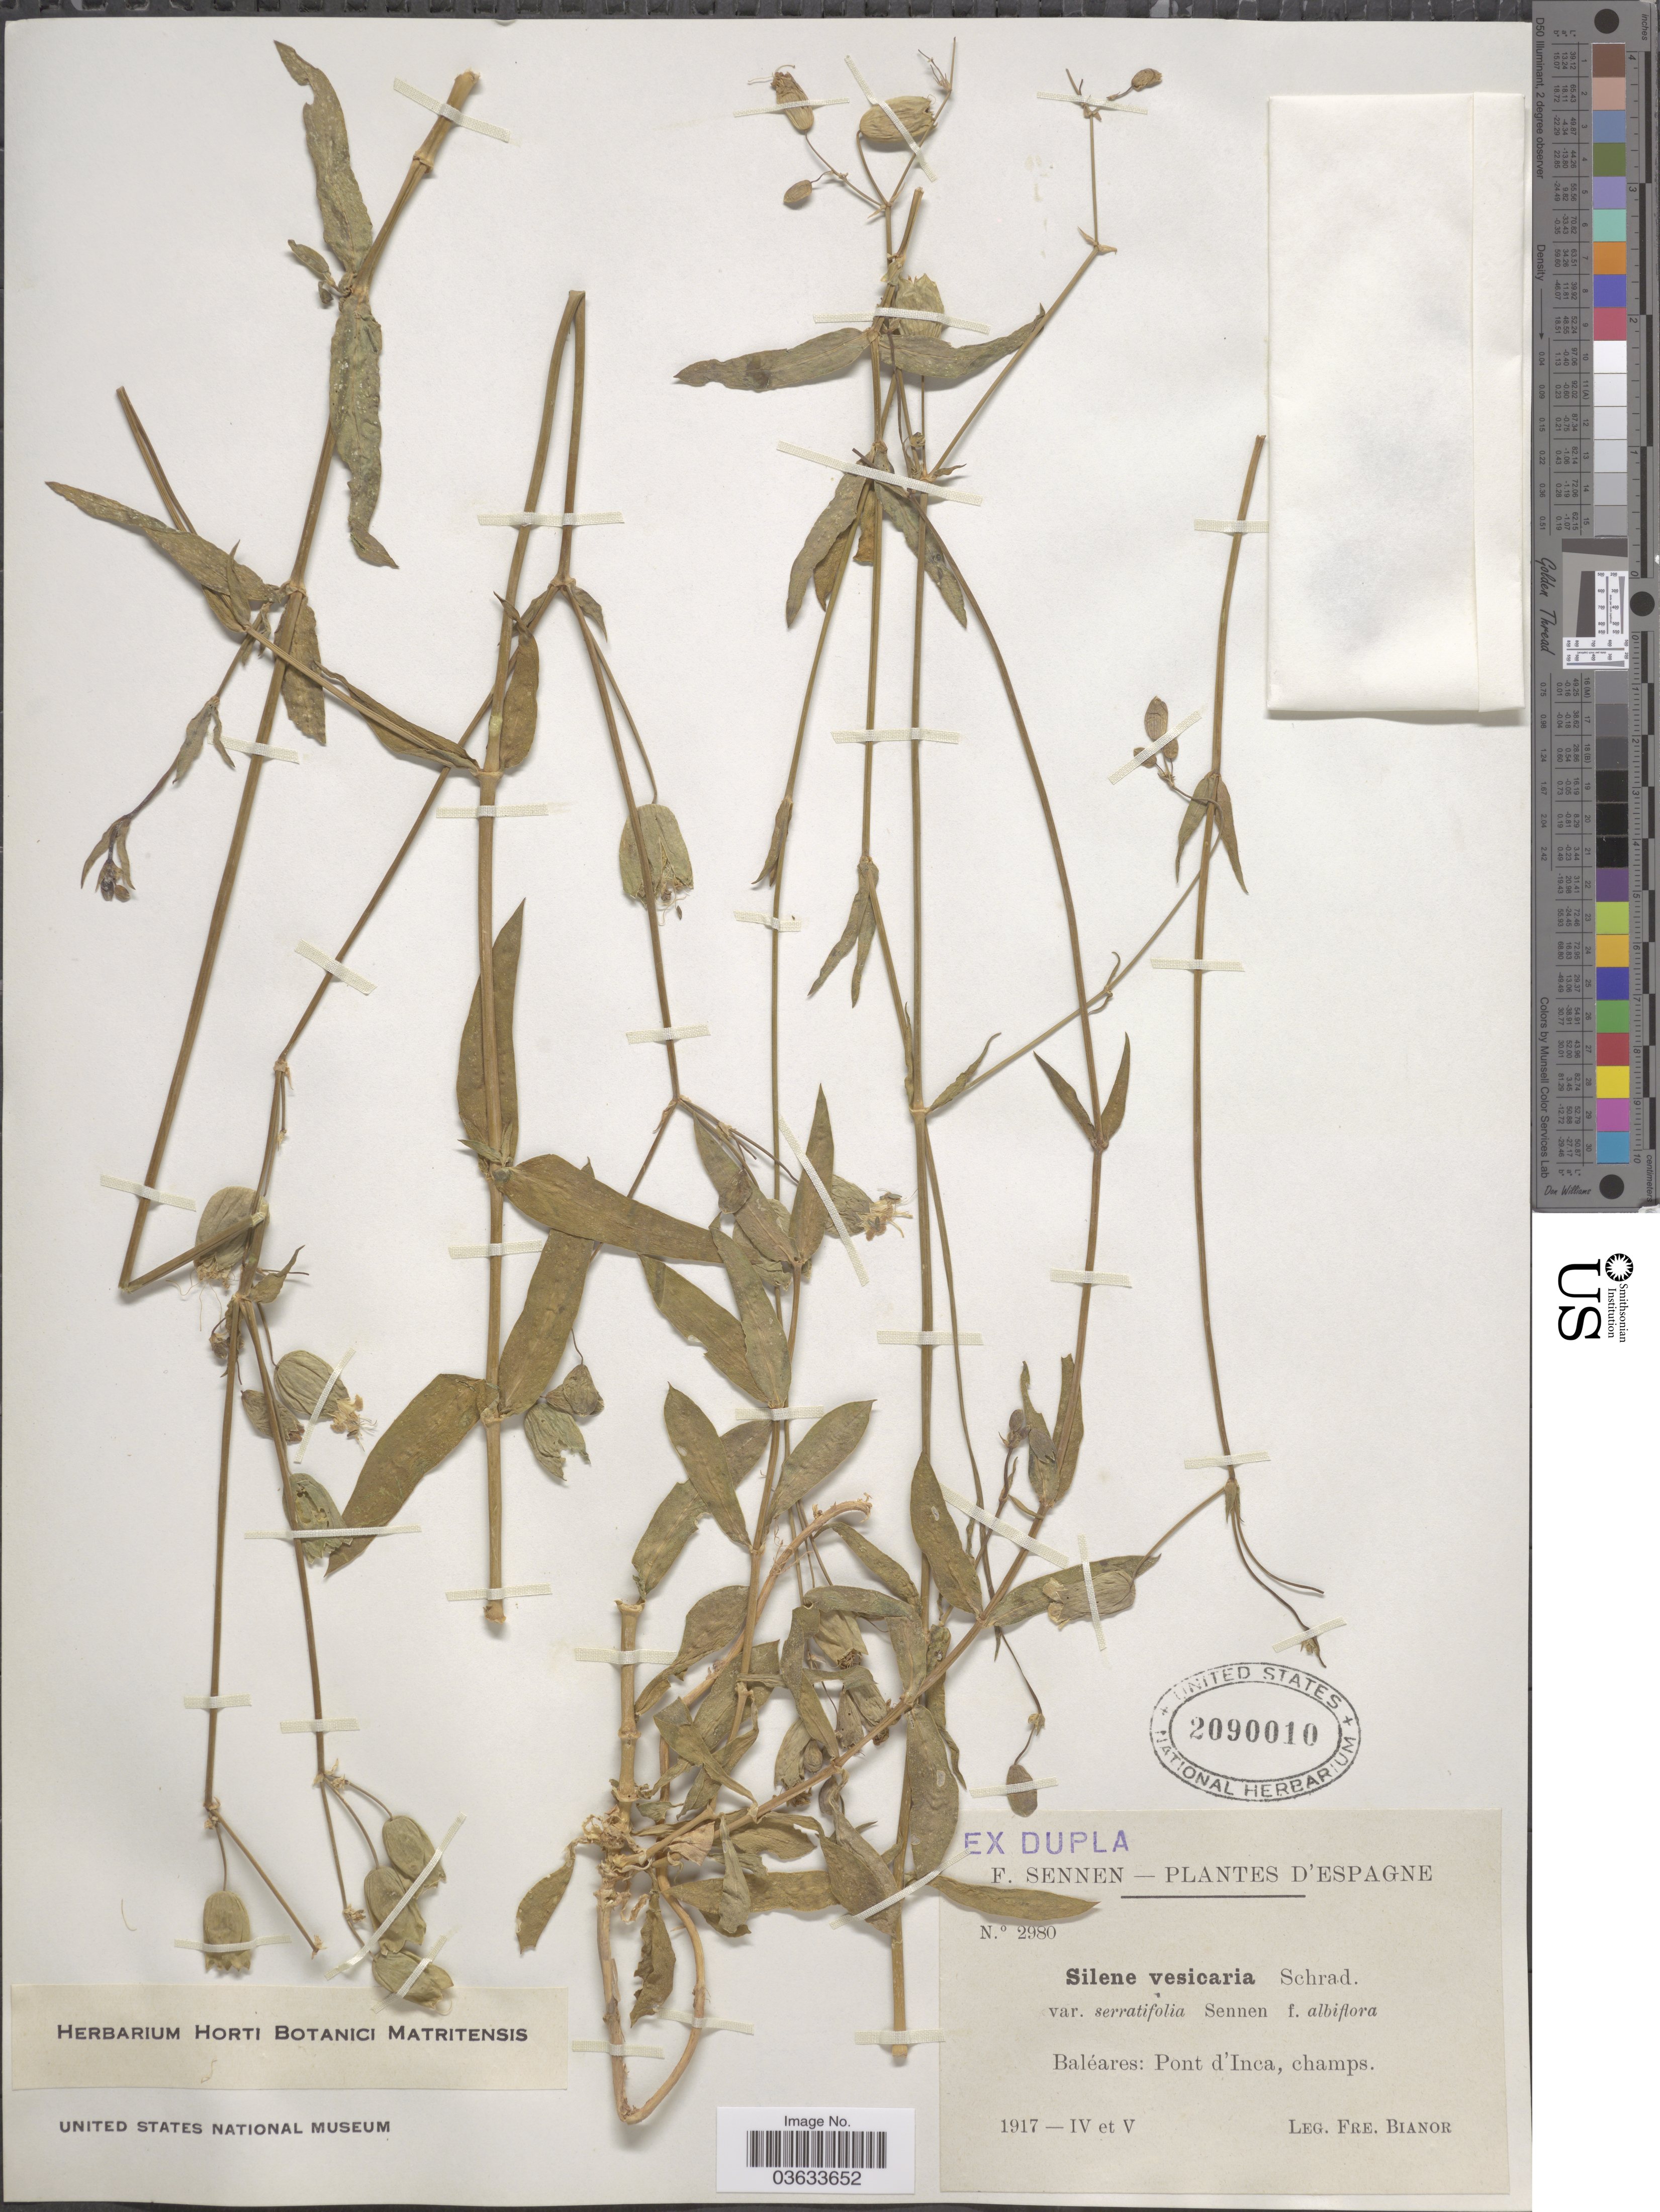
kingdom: Plantae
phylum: Tracheophyta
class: Magnoliopsida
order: Caryophyllales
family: Caryophyllaceae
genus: Silene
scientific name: Silene vesicaria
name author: Schrad. ex Rchb.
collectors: Bro. Bianor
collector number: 2980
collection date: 1917-04/1917-05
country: Spain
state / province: Islas Baleares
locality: D'Espagne. Baléares: Pont d'Inca, champs.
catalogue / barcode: US 2090010